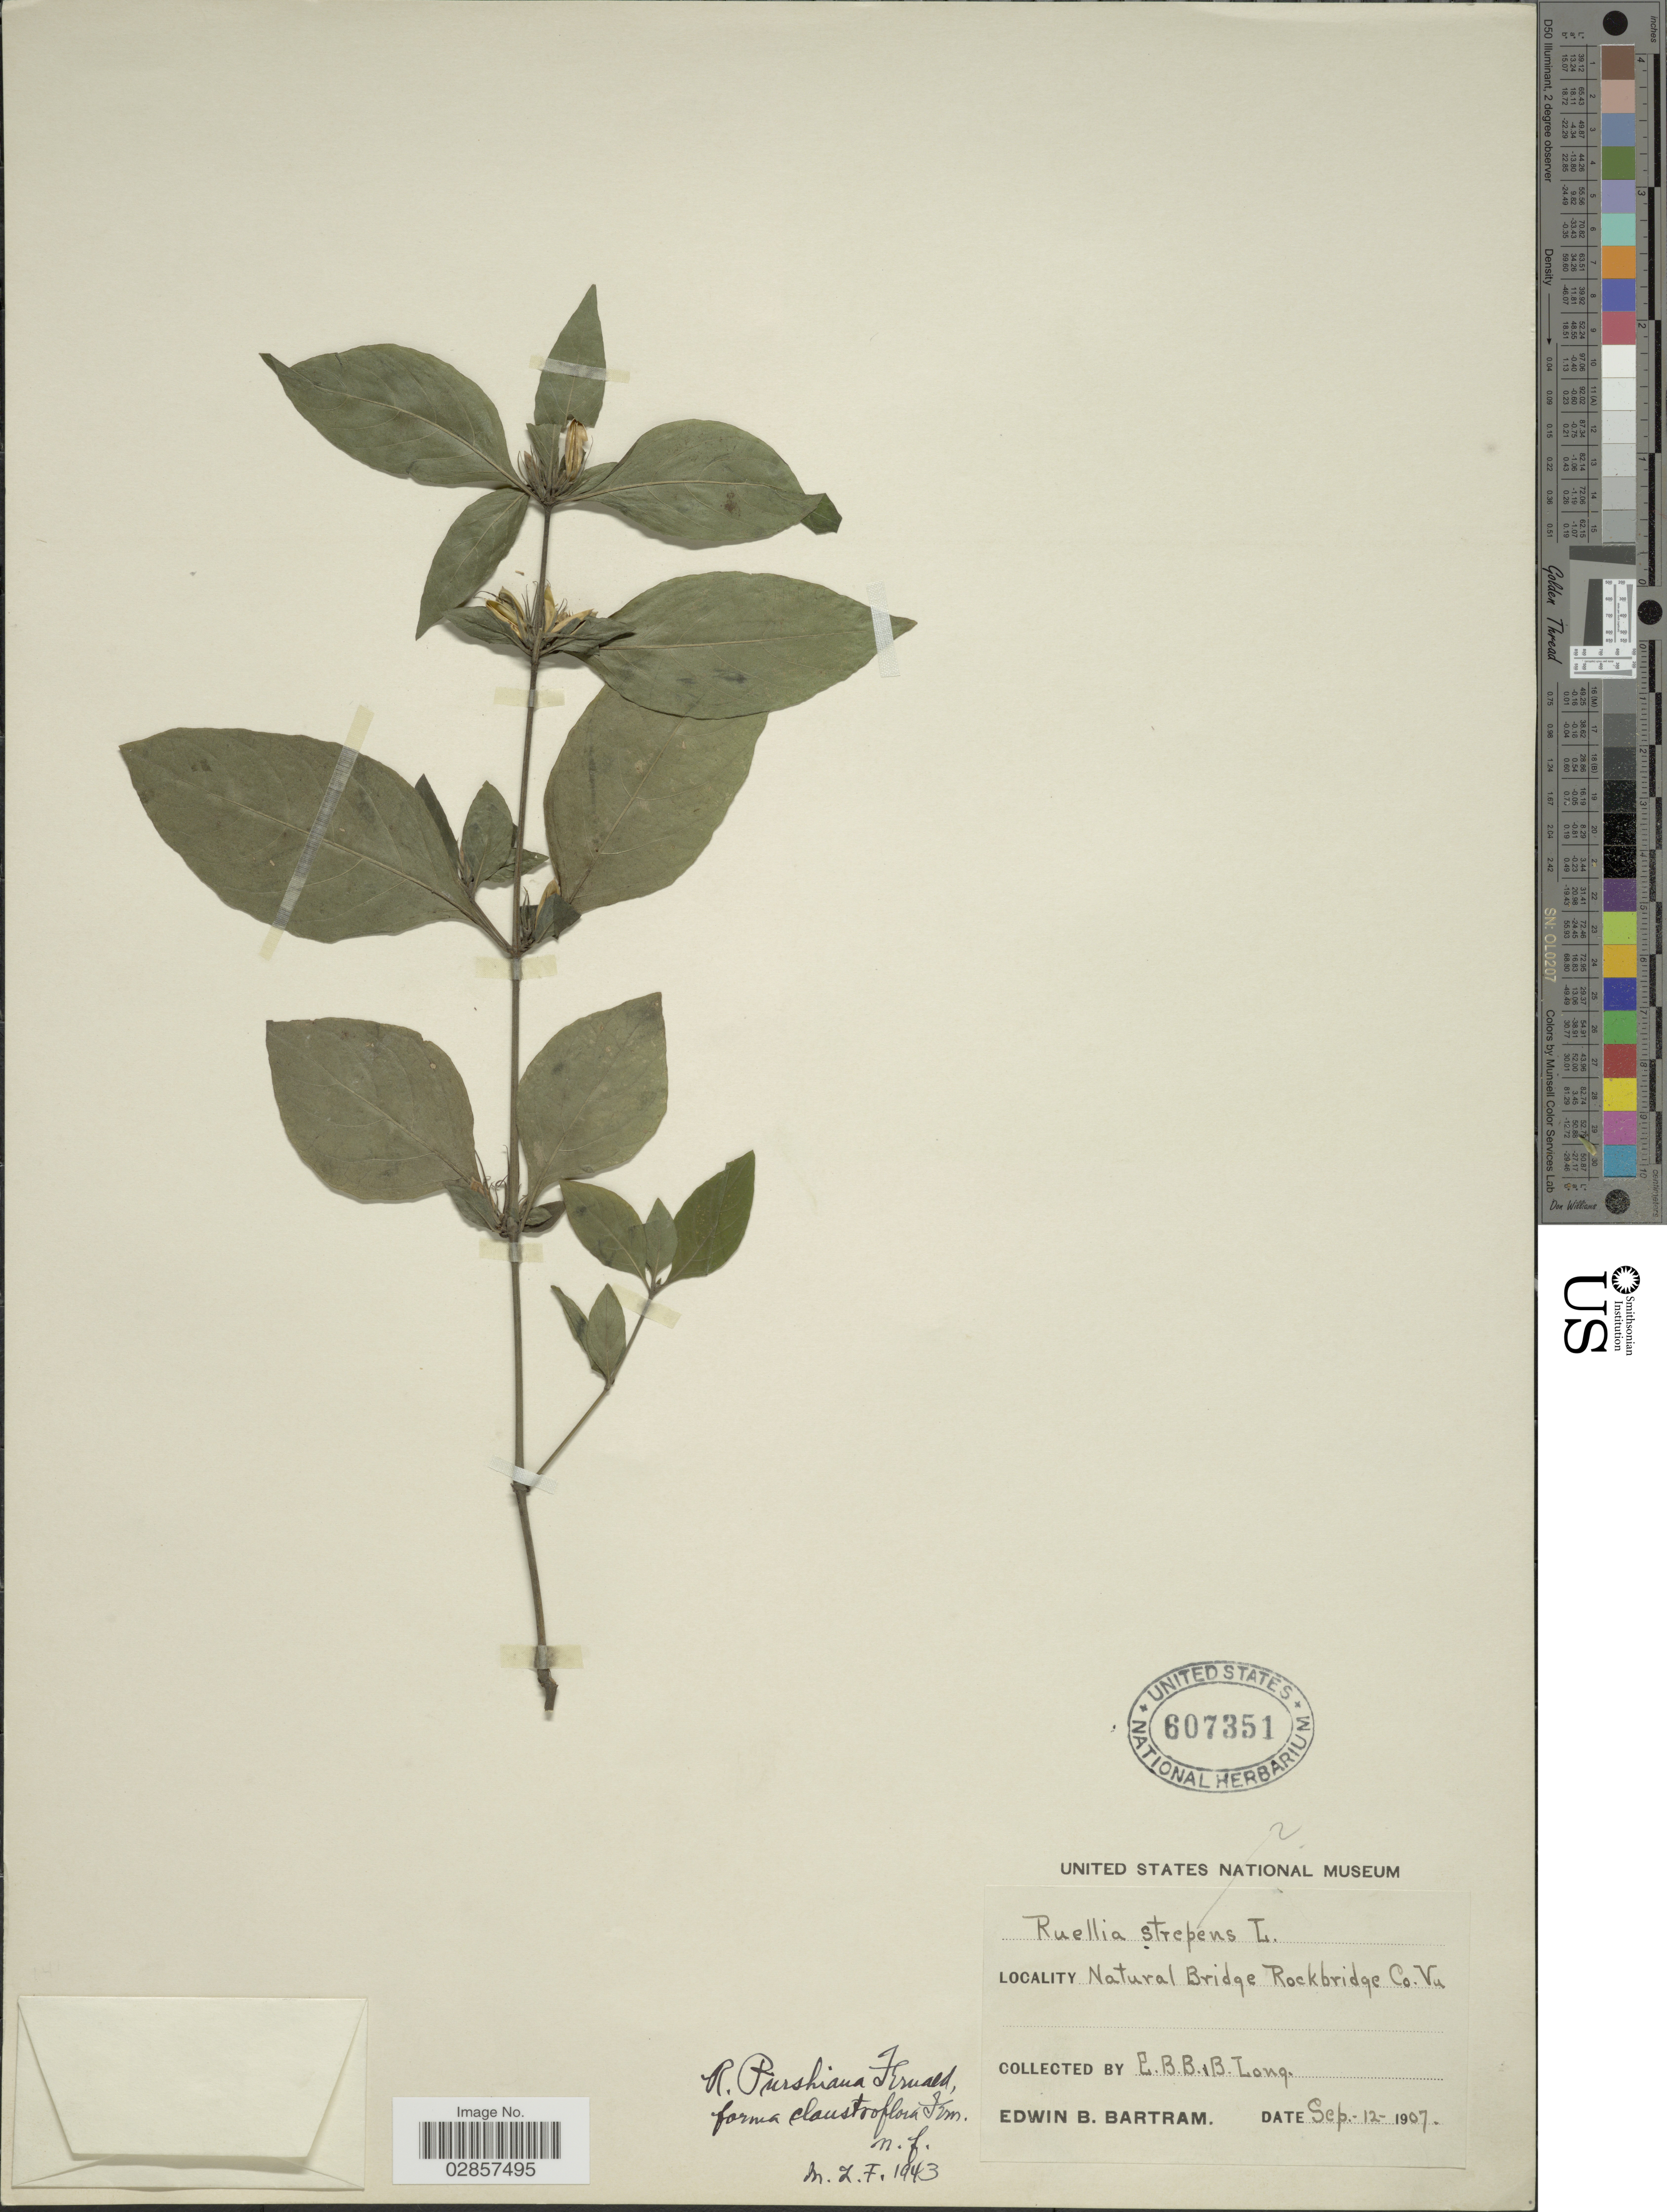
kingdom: Plantae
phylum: Tracheophyta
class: Magnoliopsida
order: Lamiales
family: Acanthaceae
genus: Ruellia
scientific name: Ruellia purshiana f. claustroflora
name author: Fernald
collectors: E. B. Bartram & B. Long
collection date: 1907-09-12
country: United States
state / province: Virginia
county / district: Rockbridge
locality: Natural Bridge Rockbridge Co., Va.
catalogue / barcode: US 607351